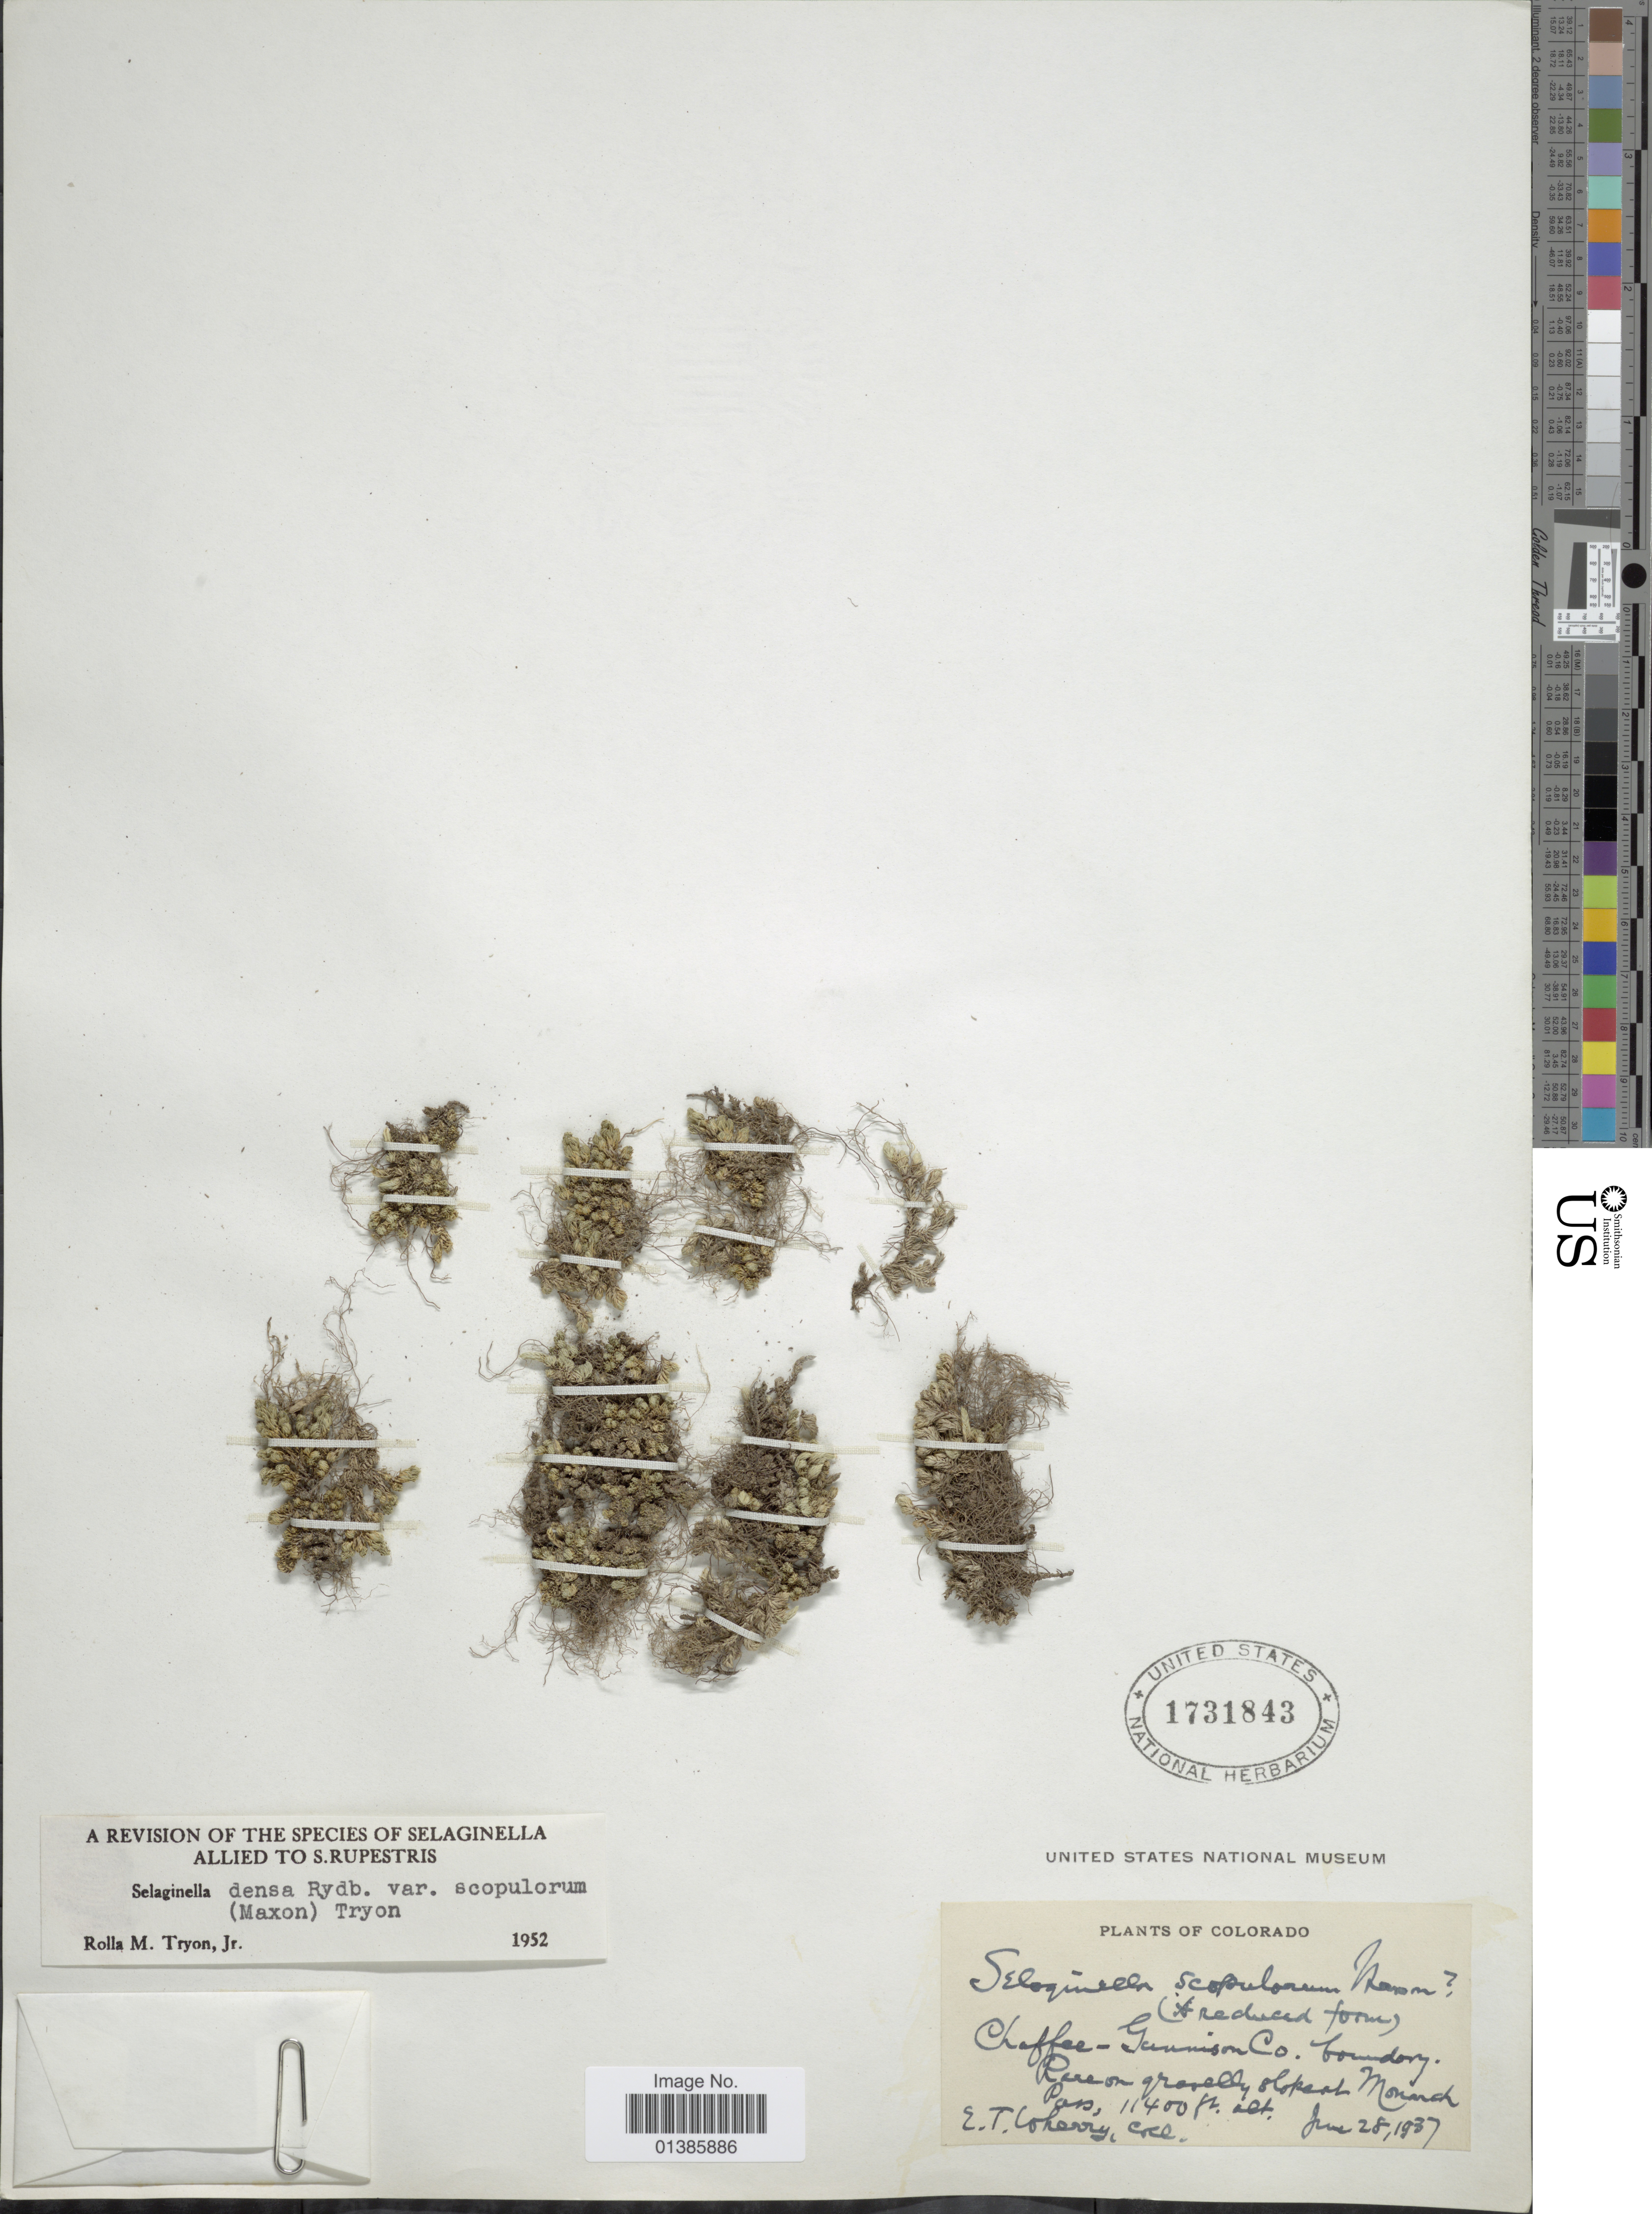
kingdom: Plantae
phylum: Tracheophyta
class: Lycopodiopsida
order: Selaginellales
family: Selaginellaceae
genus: Selaginella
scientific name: Selaginella densa var. scopulorum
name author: (Maxon) R.M. Tryon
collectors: E. Coherry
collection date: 1937-06-28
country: United States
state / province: Colorado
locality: Chaffee-Gunnison Co. boundary. Monarch Pass.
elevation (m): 3475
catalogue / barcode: US 1731843